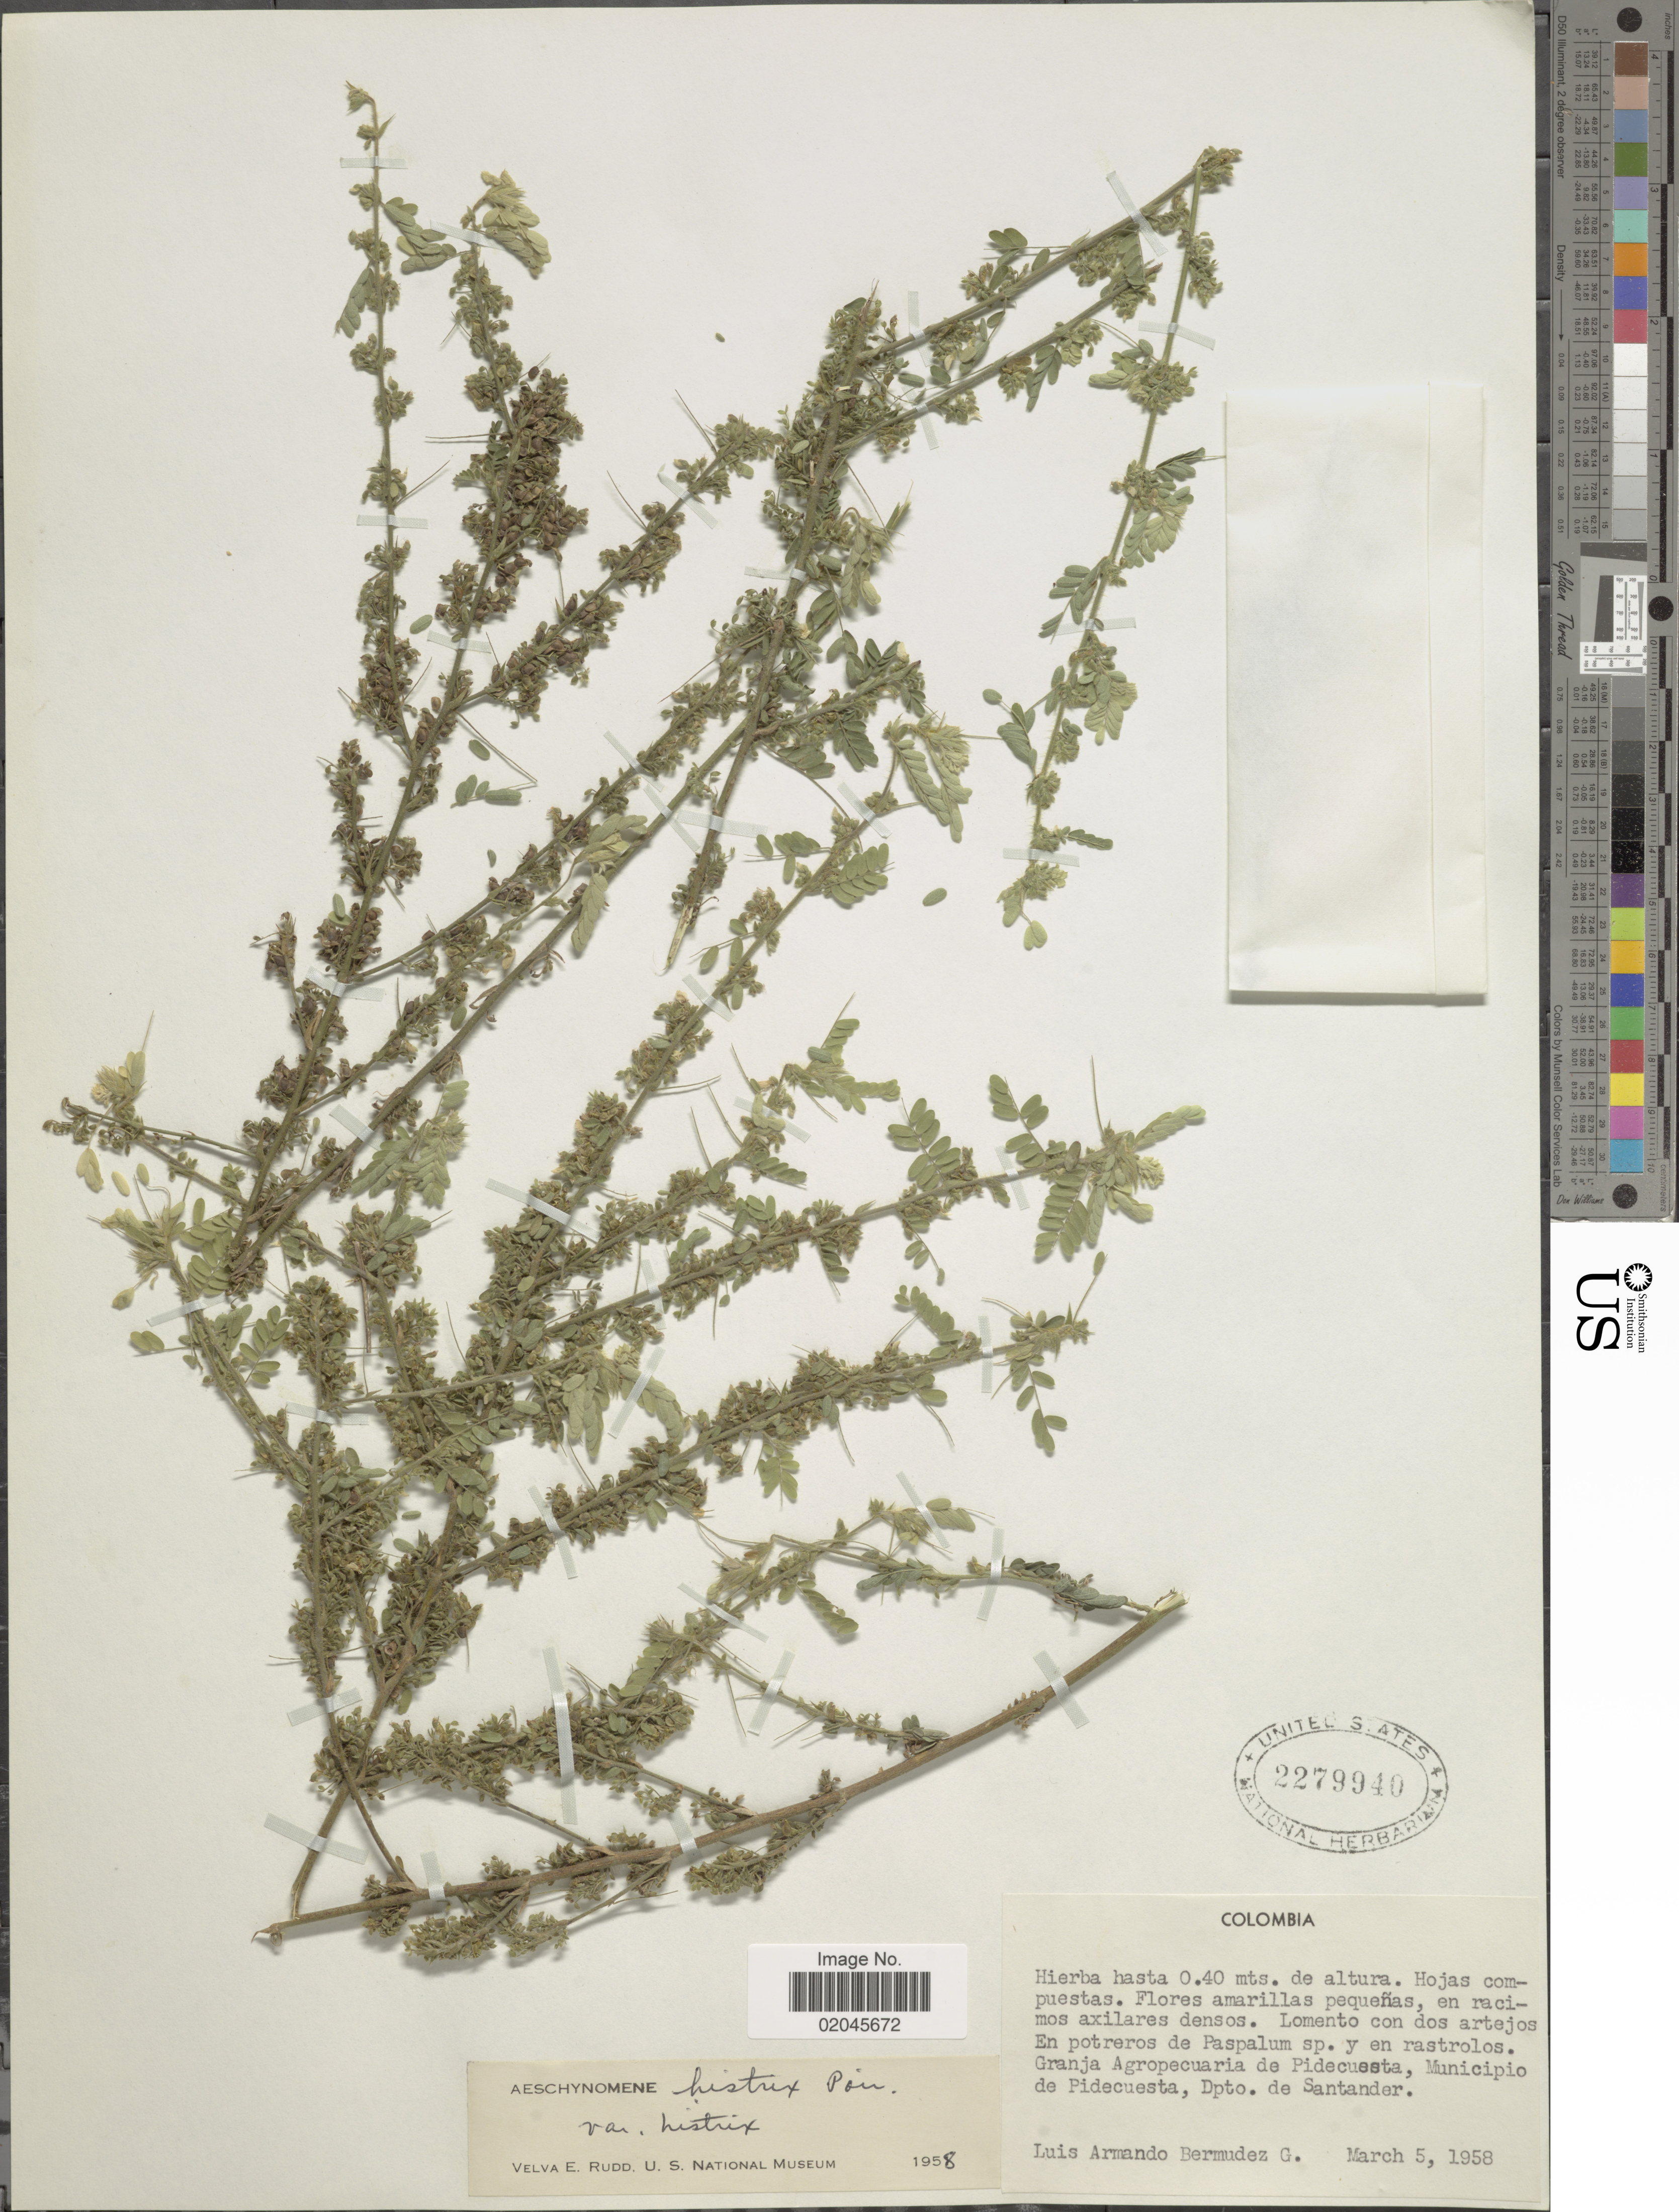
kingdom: Plantae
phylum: Tracheophyta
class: Magnoliopsida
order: Fabales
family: Fabaceae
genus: Aeschynomene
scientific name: Aeschynomene histrix var. histrix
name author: Poir.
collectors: L. Bermudez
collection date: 1958-03-05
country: Colombia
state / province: Santander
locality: Granja Agropecuaria de Pidecuesta, Municipio de Pidecuesta.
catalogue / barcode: US 2279940